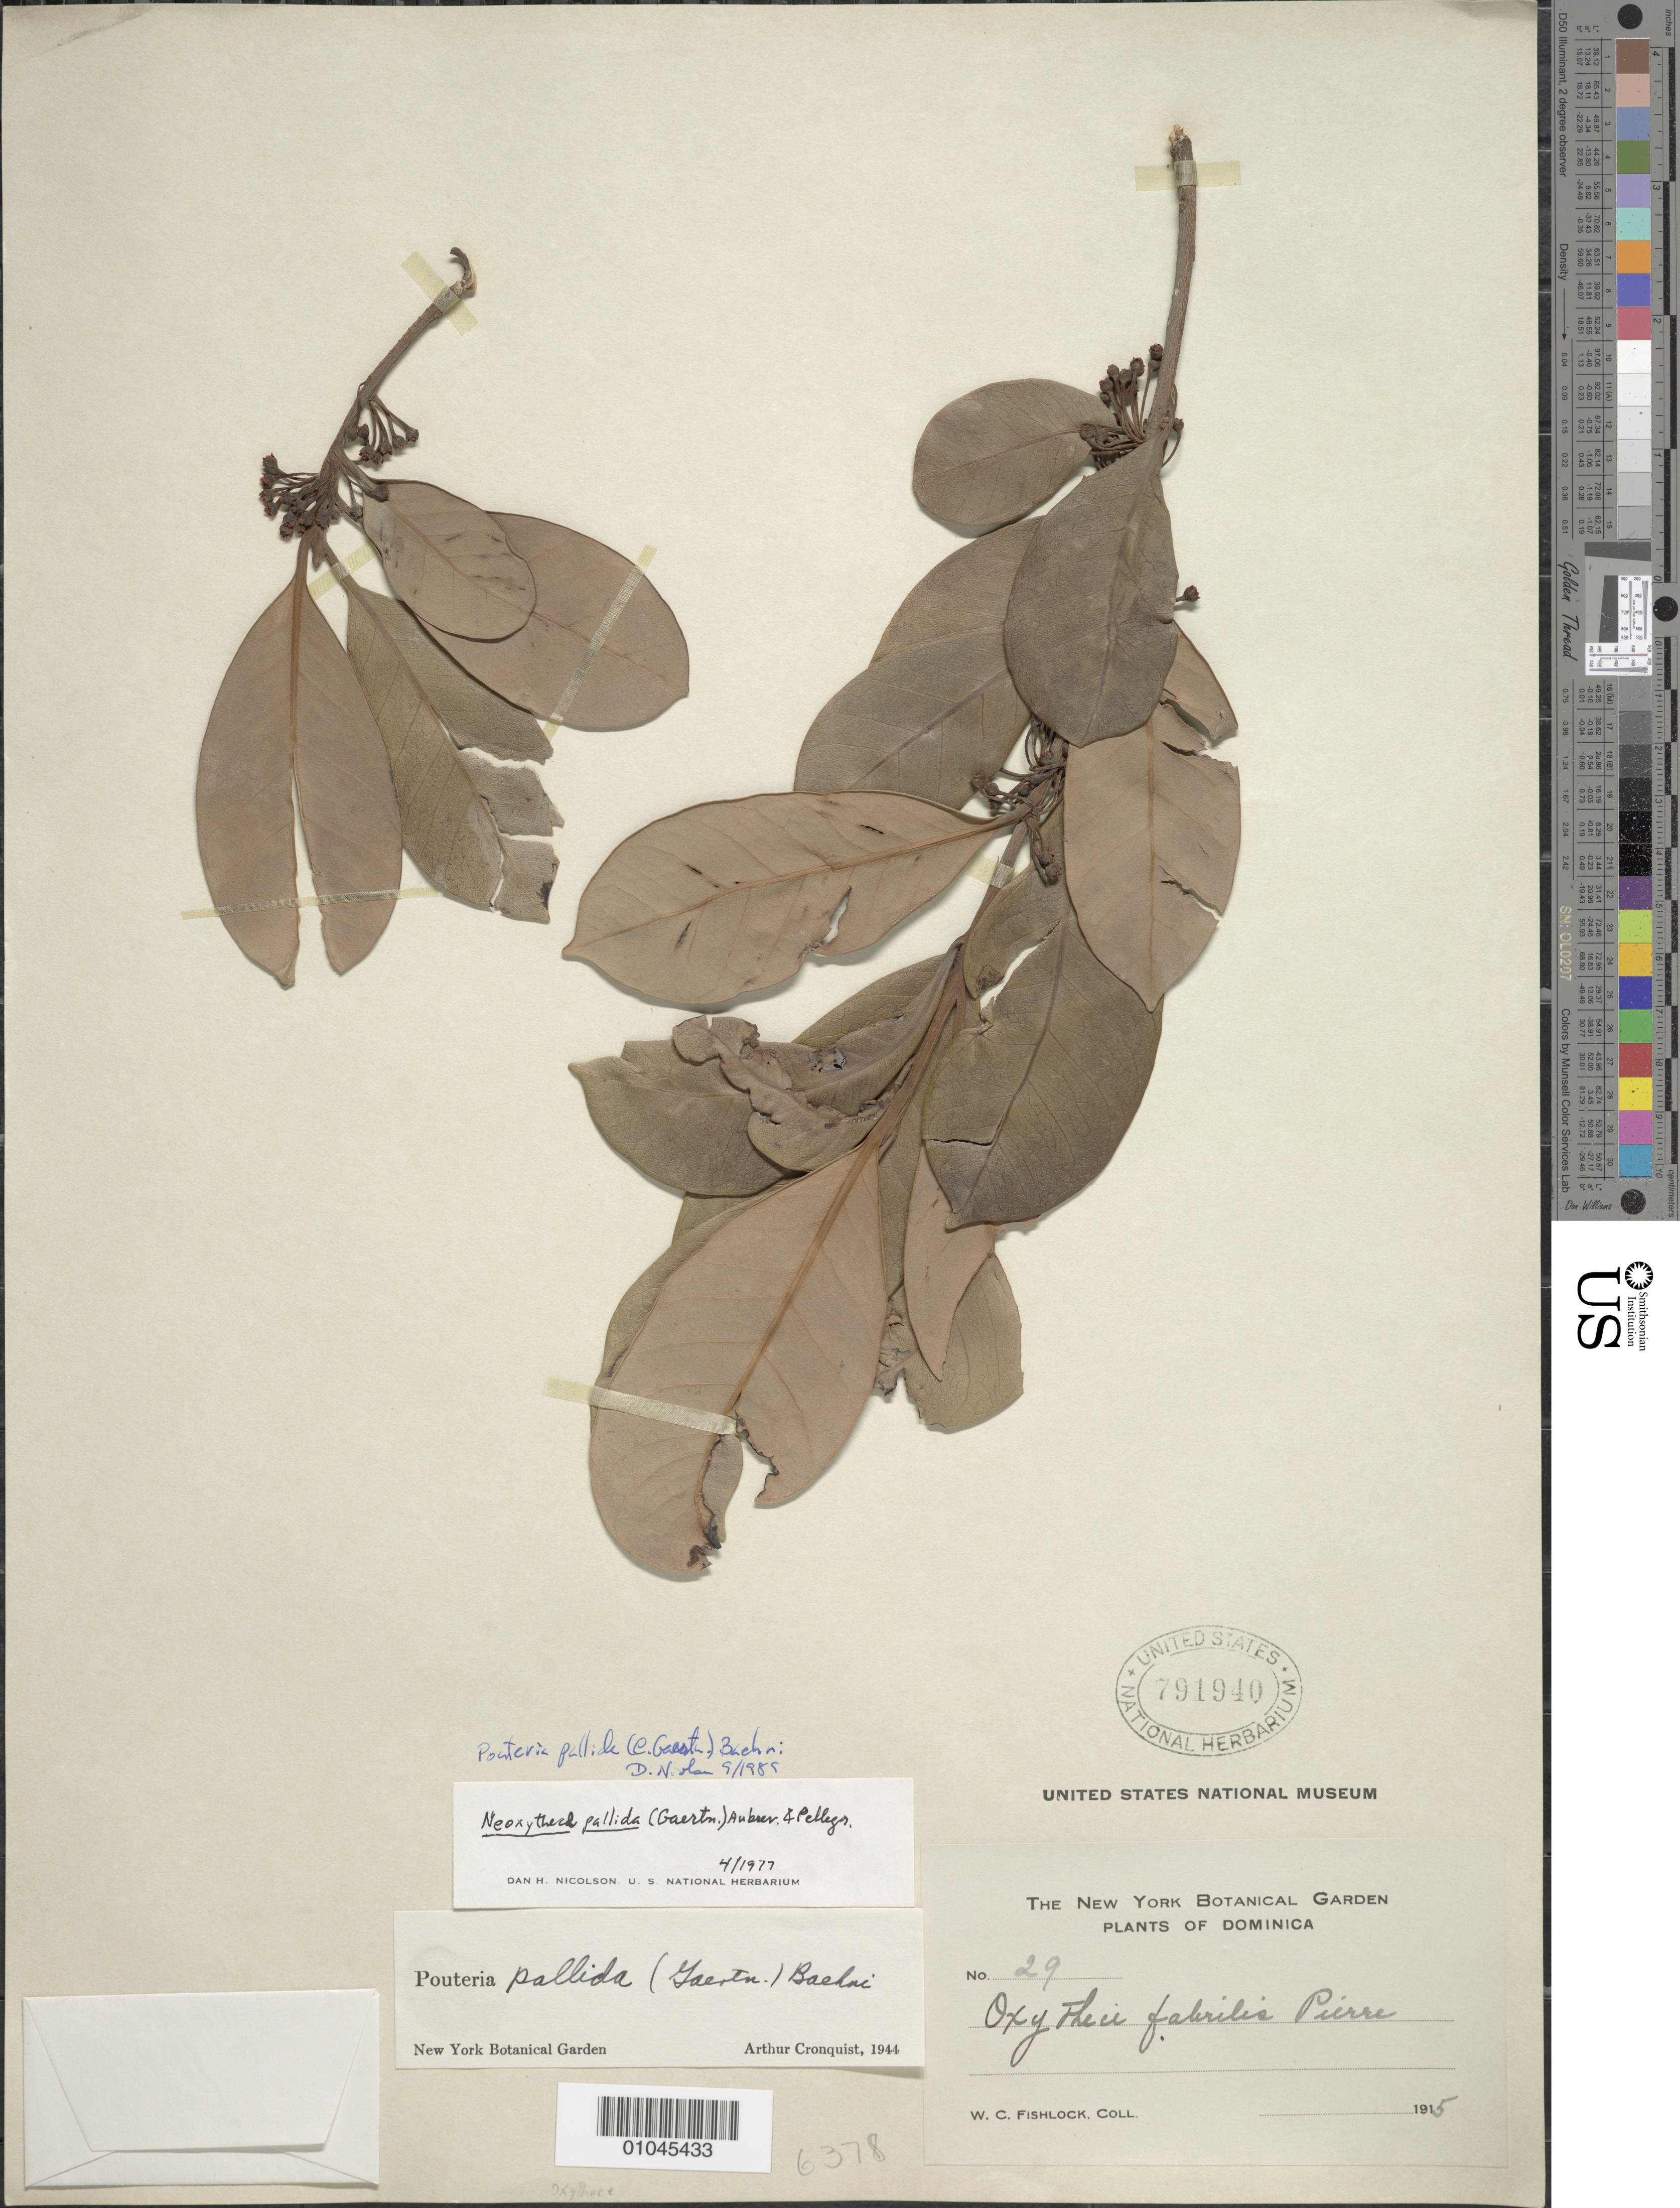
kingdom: Plantae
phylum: Tracheophyta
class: Magnoliopsida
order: Ericales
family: Sapotaceae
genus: Pouteria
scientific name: Pouteria pallida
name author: (C.F. Gaertn.) Baehni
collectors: W. Fishlock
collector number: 29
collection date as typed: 1915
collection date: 1915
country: Dominica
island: Dominica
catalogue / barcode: US 791940